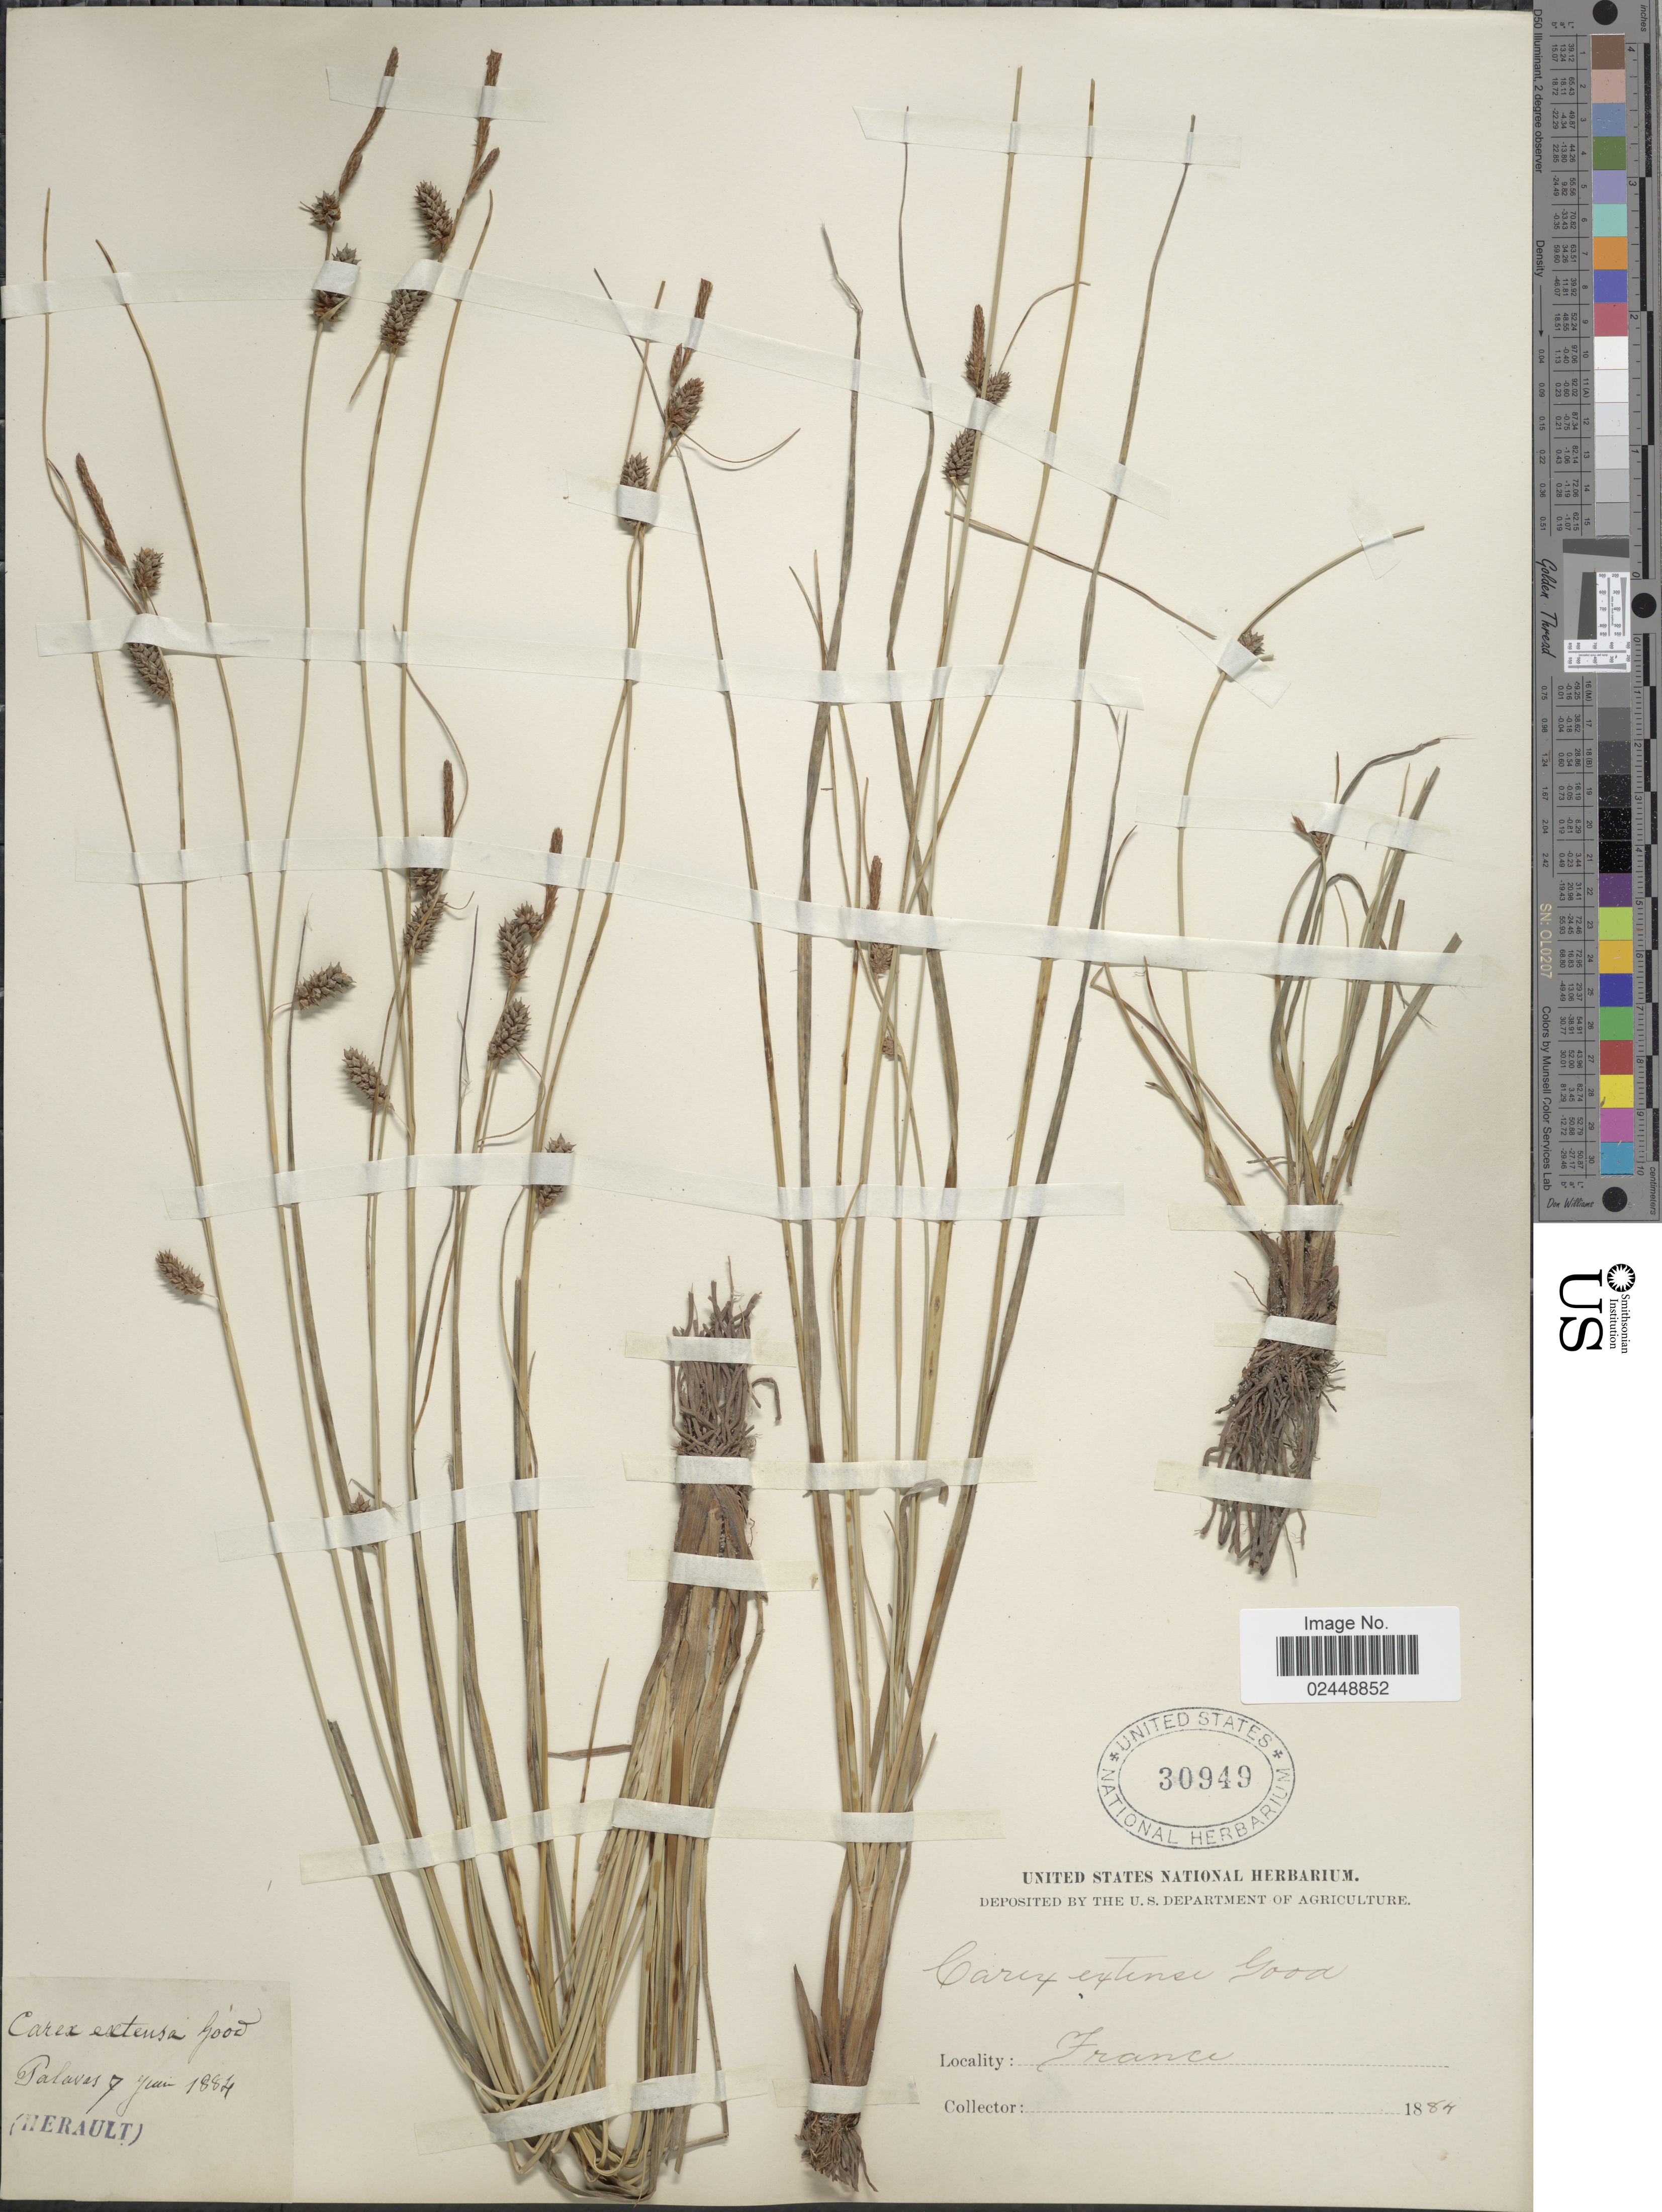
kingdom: Plantae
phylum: Tracheophyta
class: Liliopsida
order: Poales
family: Cyperaceae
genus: Carex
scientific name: Carex extensa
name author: Gooden.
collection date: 1884-06-07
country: France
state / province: Occitanie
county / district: Hérault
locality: Palavas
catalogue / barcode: US 30949